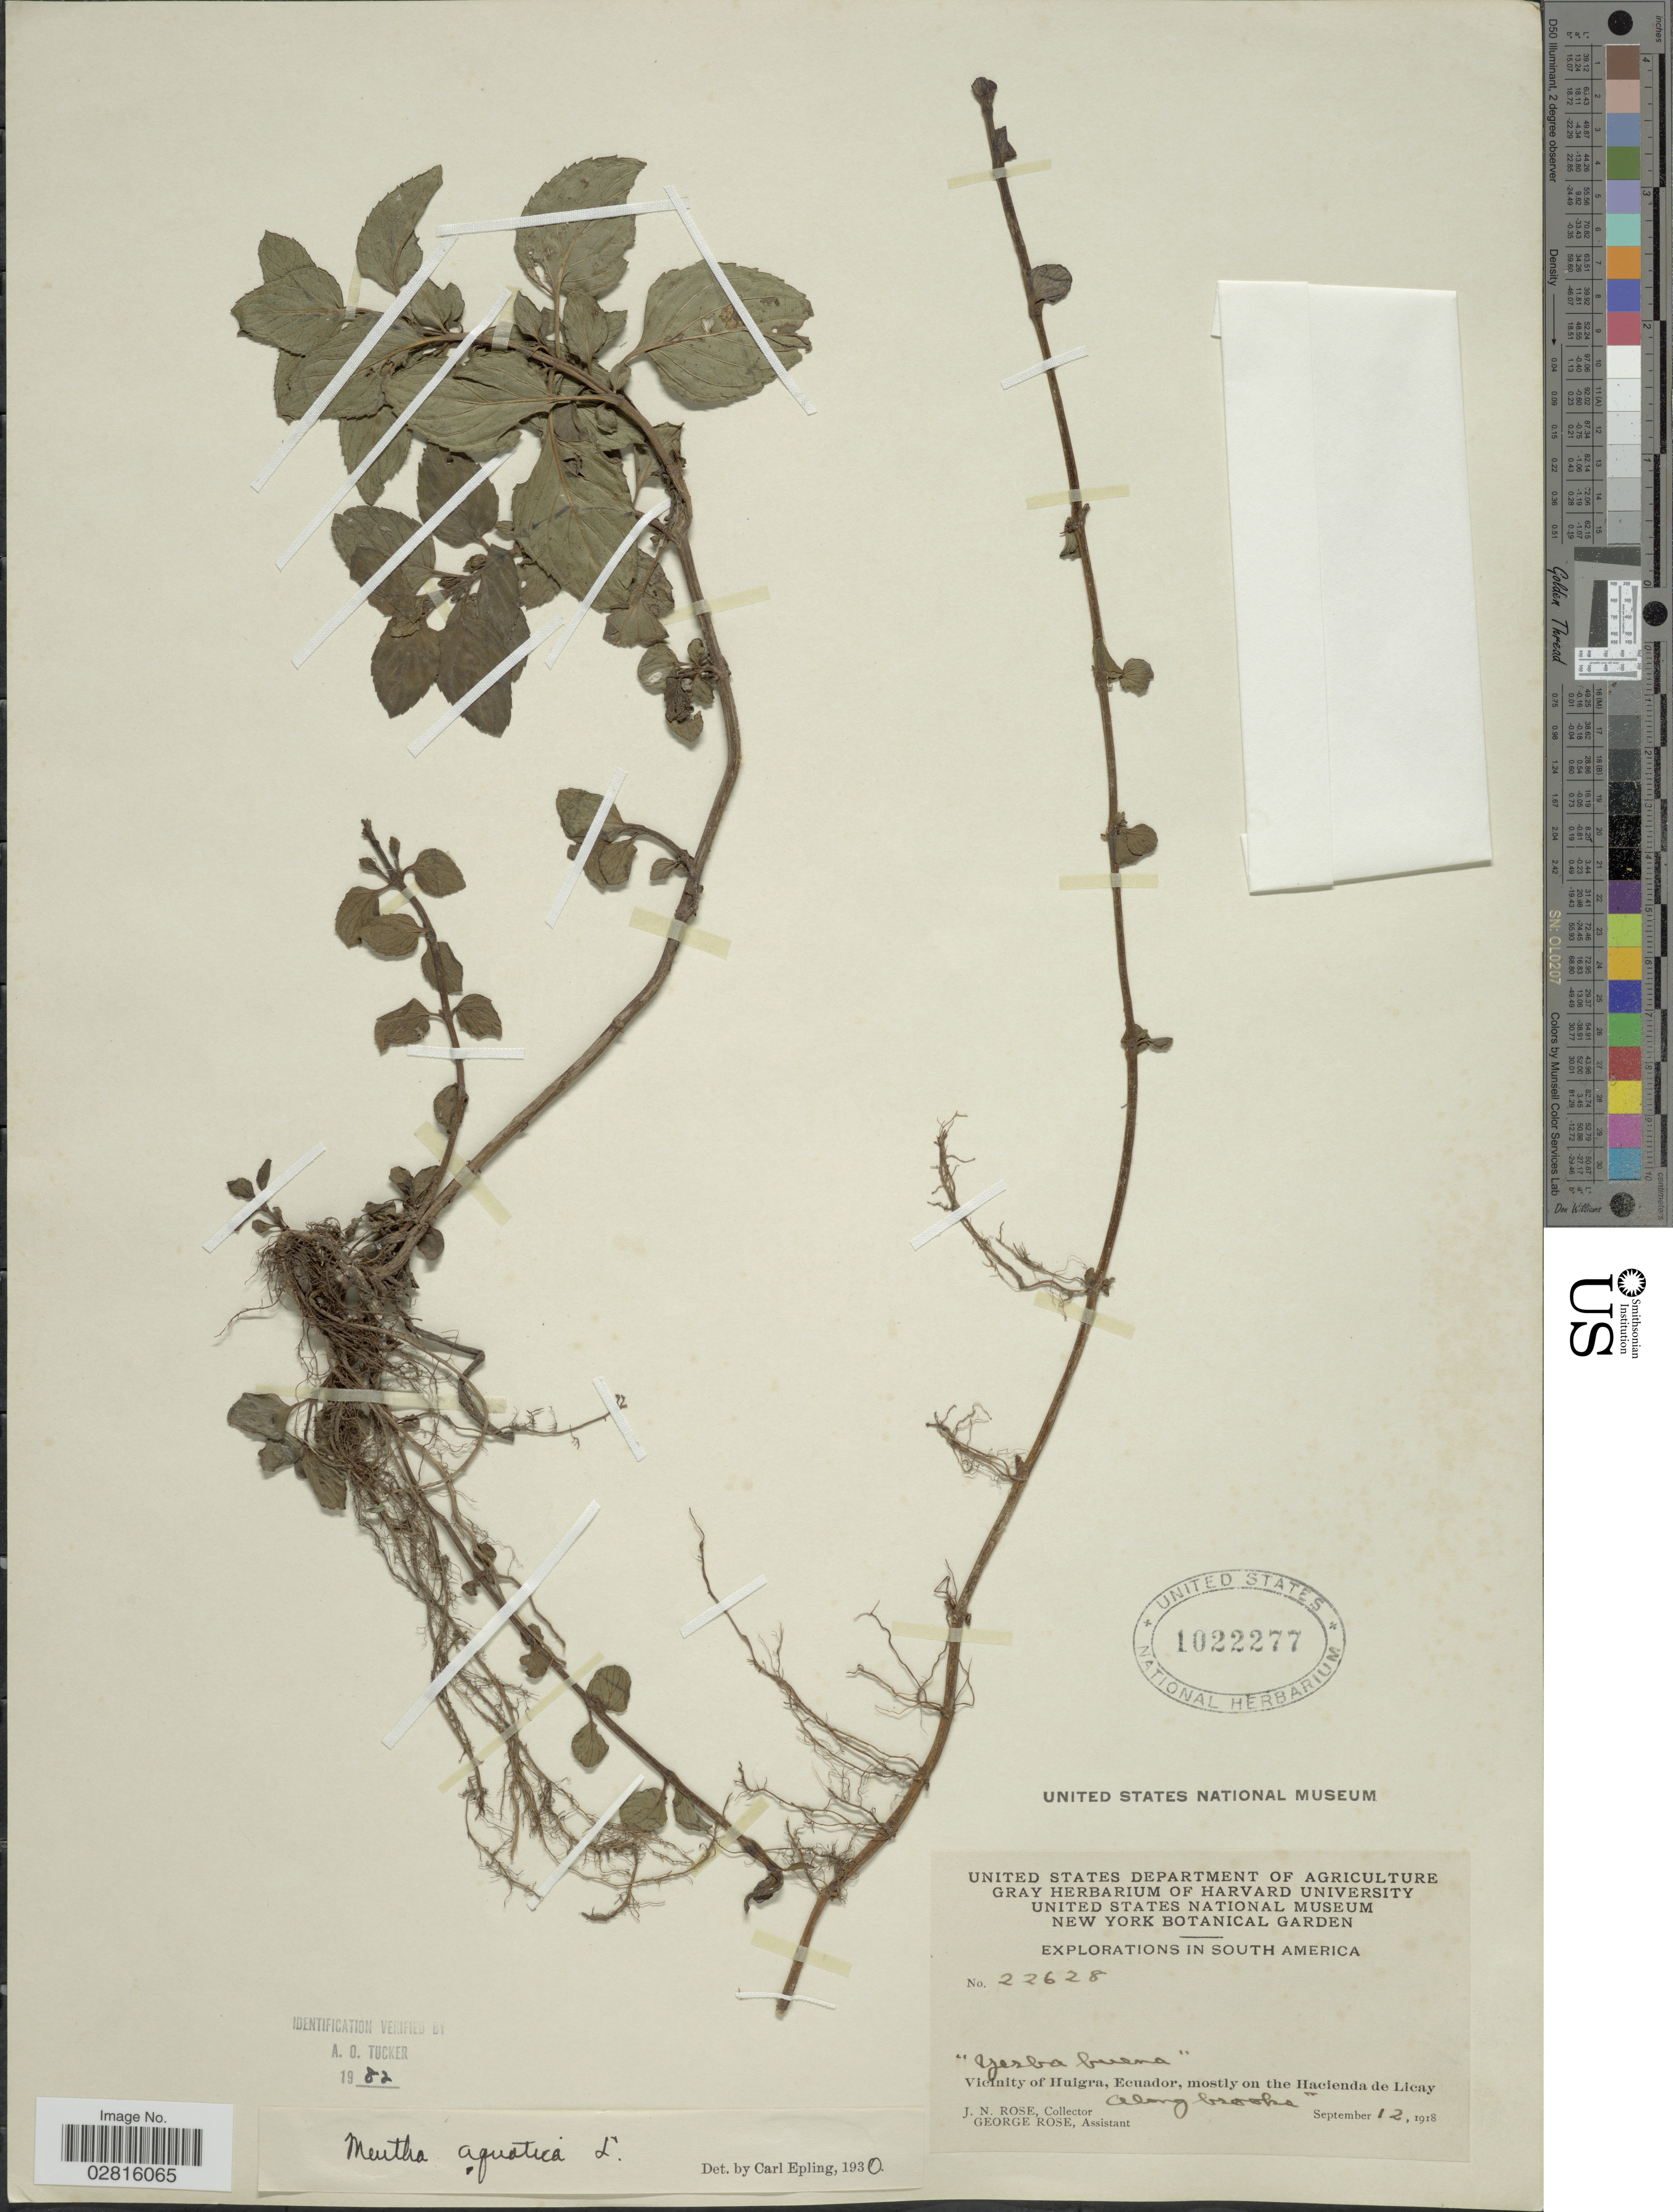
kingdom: Plantae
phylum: Tracheophyta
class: Magnoliopsida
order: Lamiales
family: Lamiaceae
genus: Mentha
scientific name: Mentha aquatica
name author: L.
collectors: J. N. Rose & G. Rose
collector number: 22628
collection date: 1918-09-12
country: Ecuador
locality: Vicinity of Huigra, mostly on the Hacienda de Licay. Along brooks.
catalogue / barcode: US 1022277